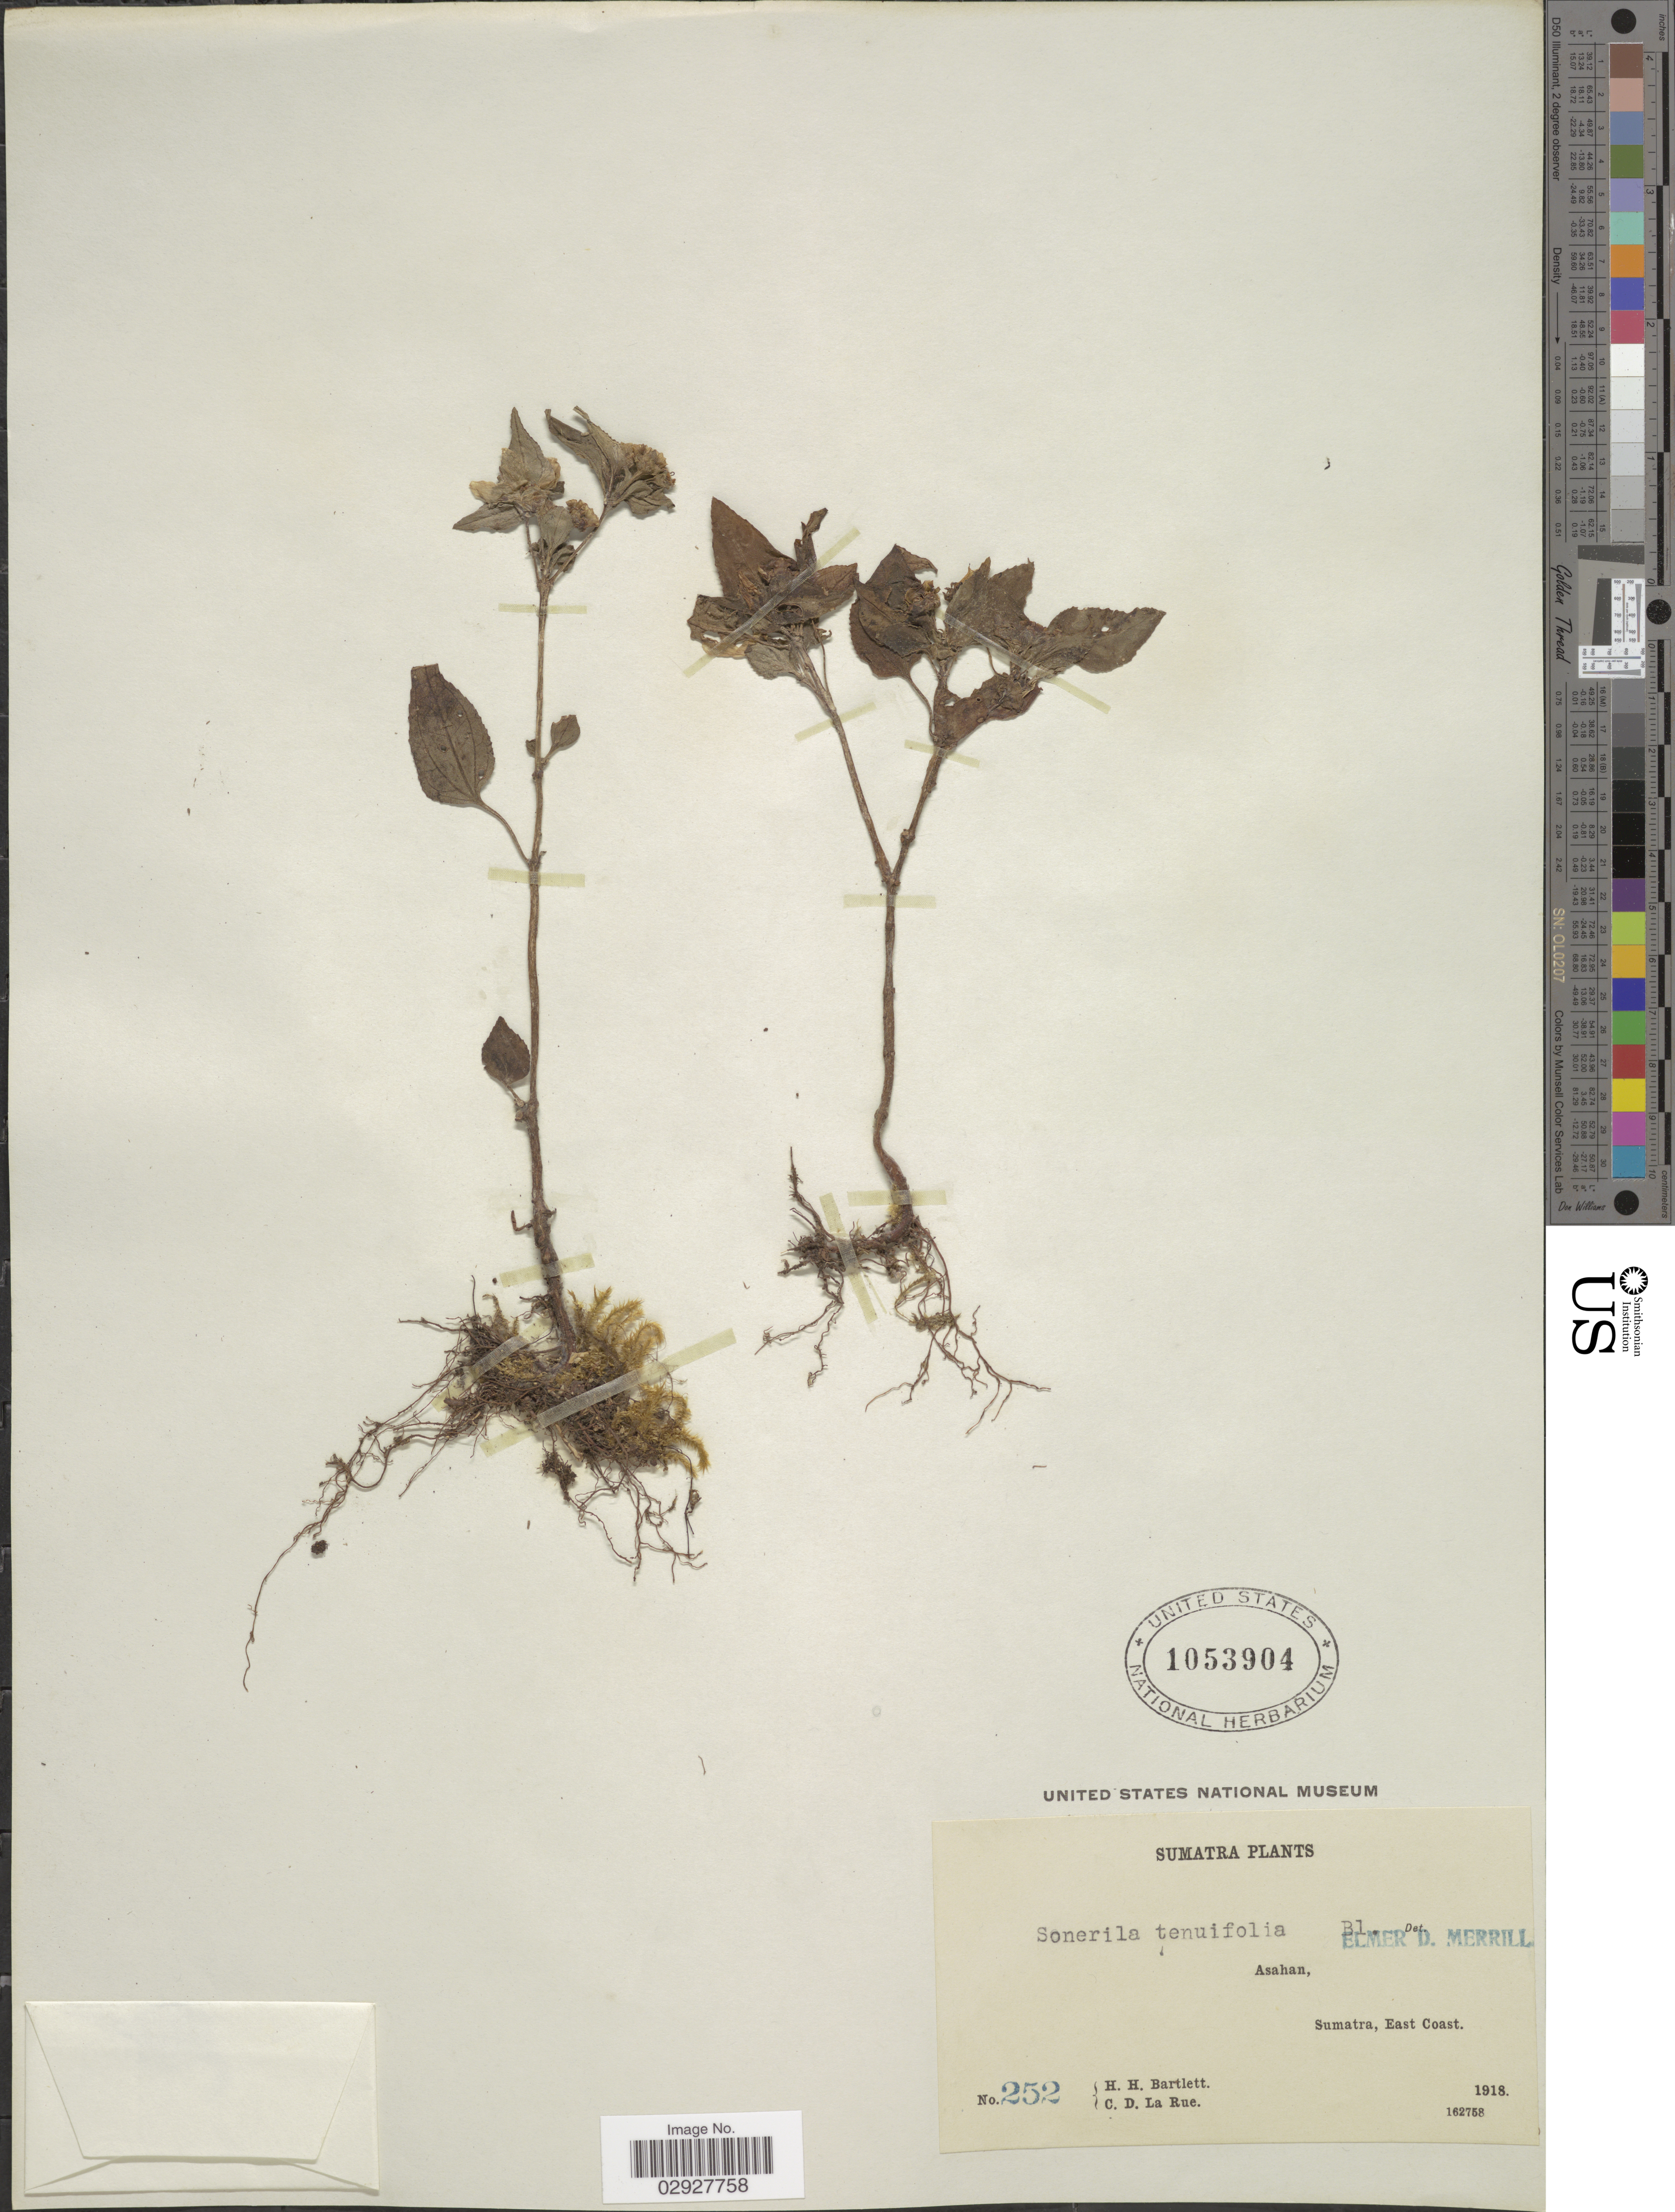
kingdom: Plantae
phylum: Tracheophyta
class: Magnoliopsida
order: Myrtales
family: Melastomataceae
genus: Sonerila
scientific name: Sonerila tenuifolia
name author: Blume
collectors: H. H. Bartlett & C. La Rue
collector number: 252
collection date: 1918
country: Indonesia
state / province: Sumatra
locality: Asahan, East Coast.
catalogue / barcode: US 1053904